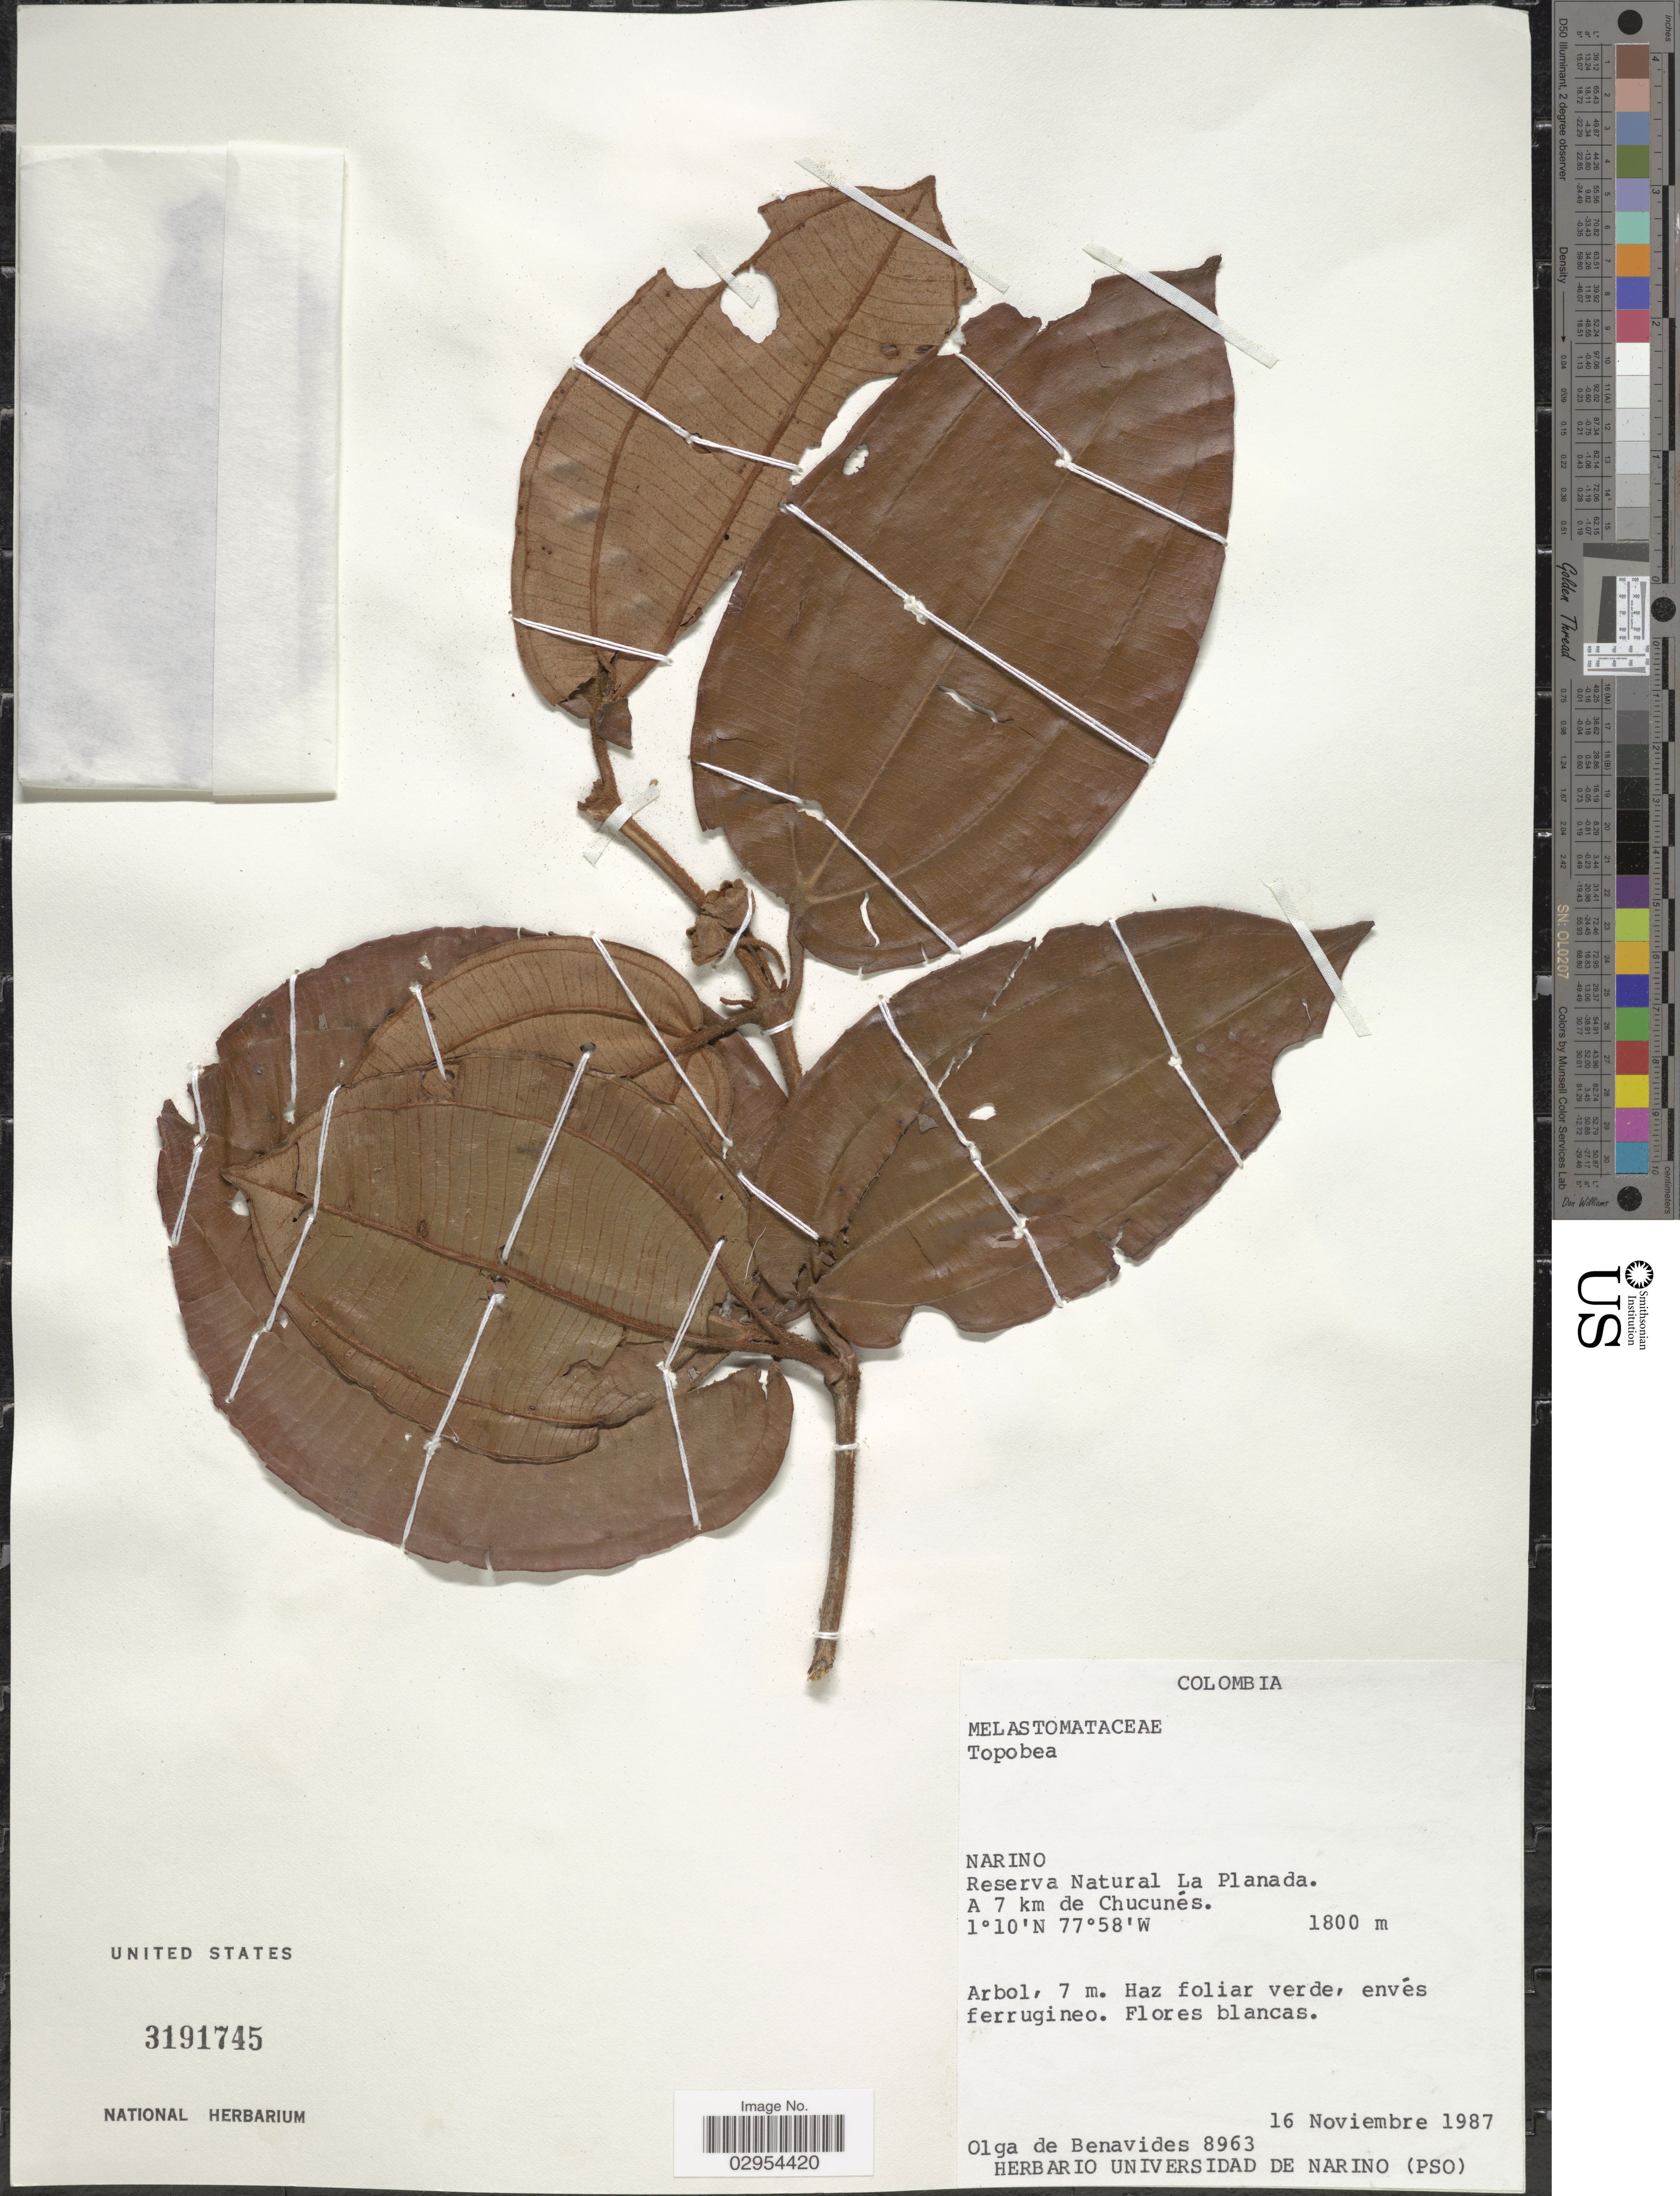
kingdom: Plantae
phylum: Tracheophyta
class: Magnoliopsida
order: Myrtales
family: Melastomataceae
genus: Topobea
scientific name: Topobea sp.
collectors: Olga S. de Benavides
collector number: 8963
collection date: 1987-11-16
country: Colombia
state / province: Nariño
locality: Reserva Natural La Planada. A 7 km de Chucunés.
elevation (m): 1800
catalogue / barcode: US 3191745